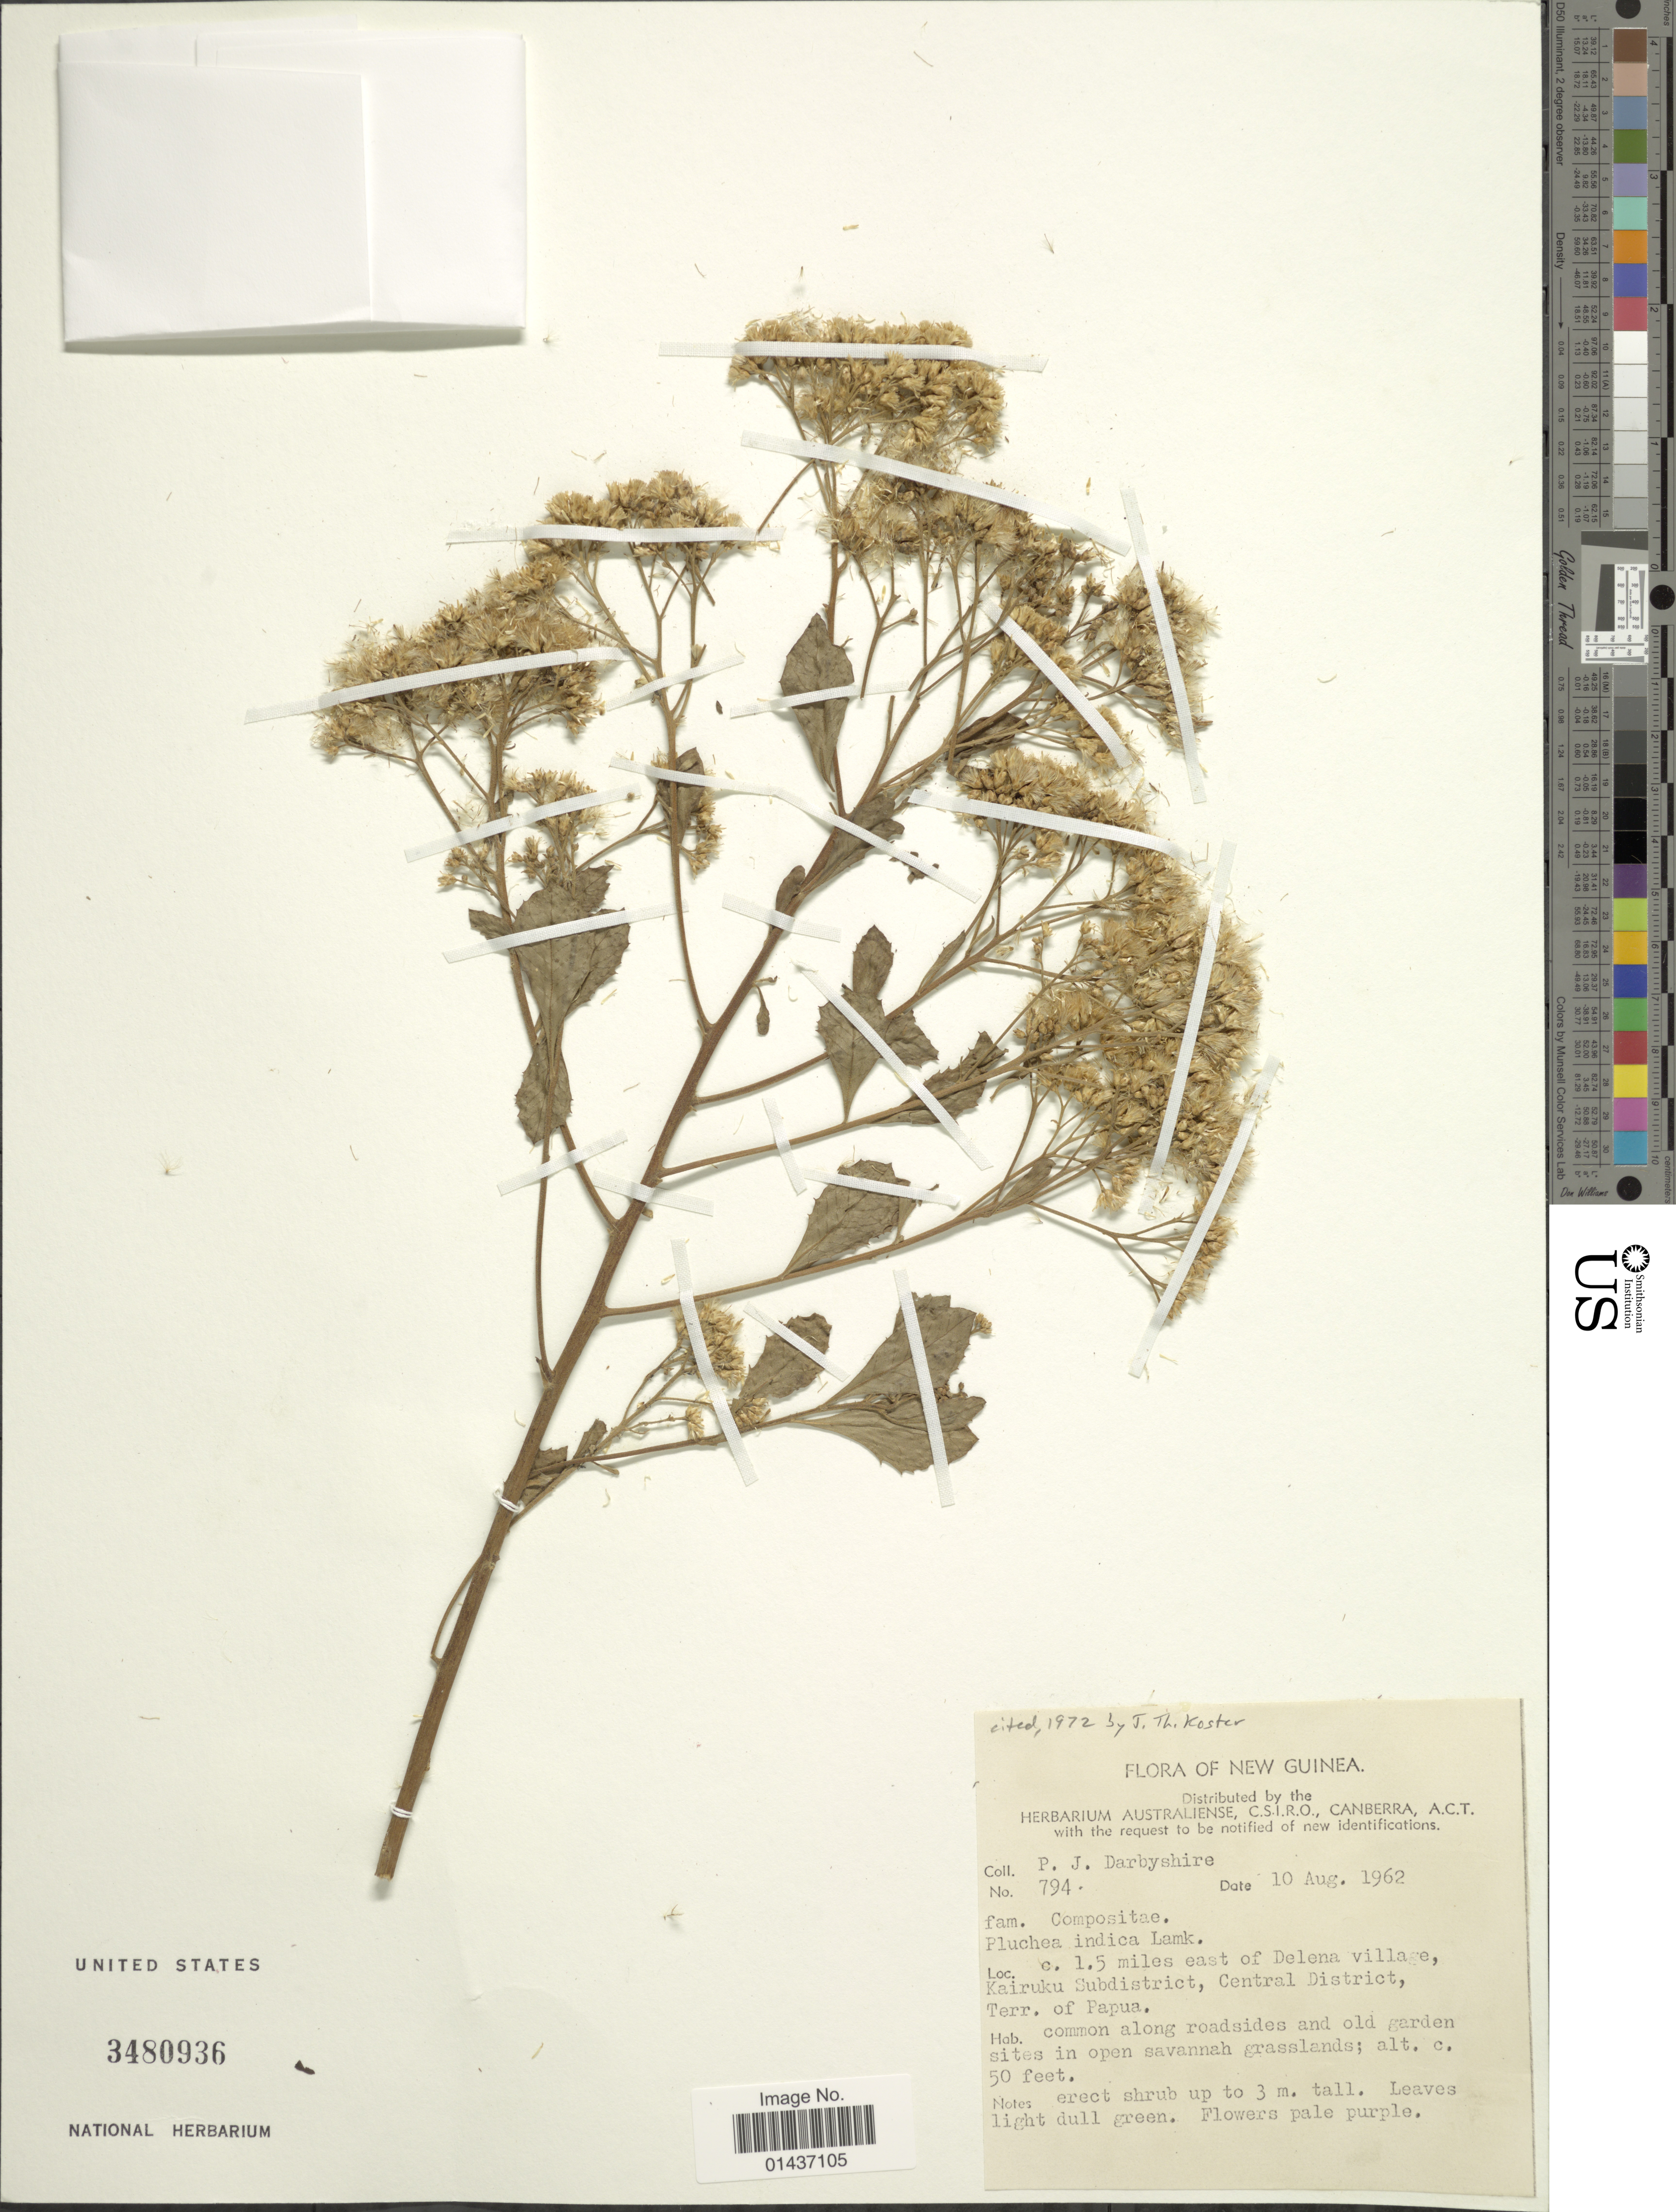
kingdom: Plantae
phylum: Tracheophyta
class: Magnoliopsida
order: Asterales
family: Asteraceae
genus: Pluchea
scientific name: Pluchea indica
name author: (L.) Less.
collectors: P. Darbyshire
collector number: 794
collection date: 1962-08-10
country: Papua New Guinea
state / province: Central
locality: New Guinea, c. 1.5 miles east of Delena village, Kairuku Subdistrict, Central District, Terr. of Papua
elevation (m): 15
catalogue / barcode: US 3480936